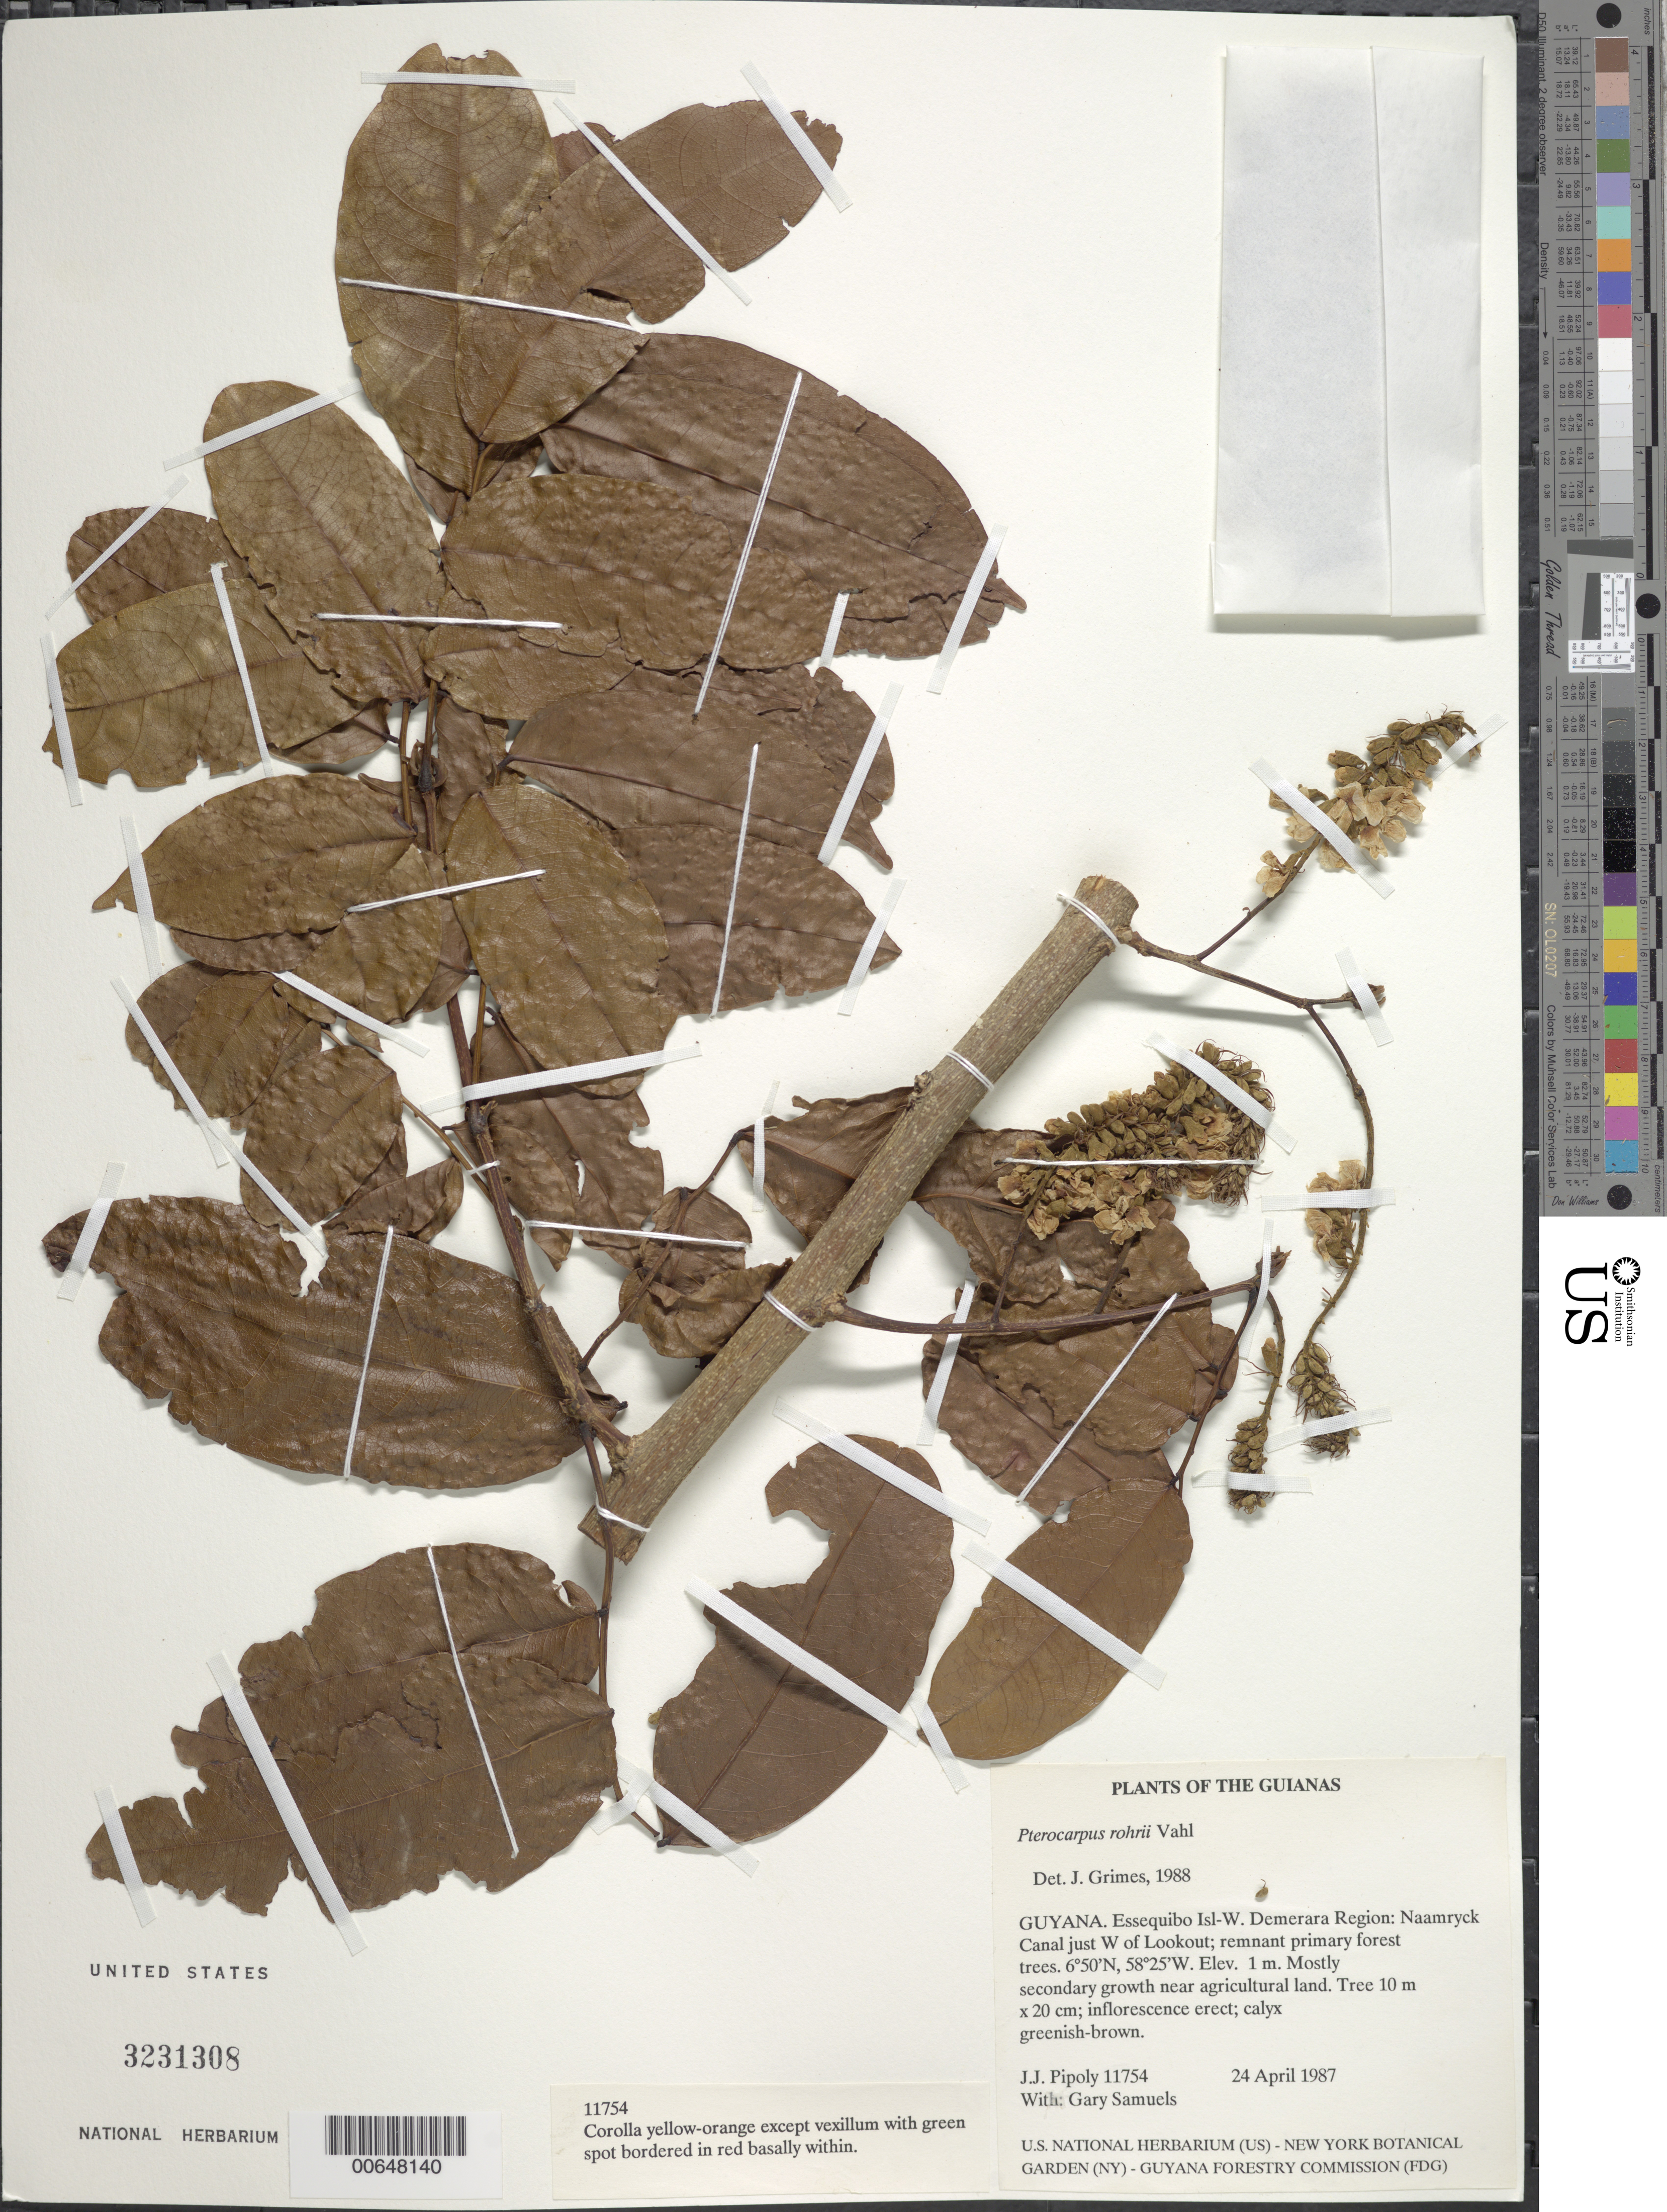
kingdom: Plantae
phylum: Tracheophyta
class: Magnoliopsida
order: Fabales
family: Fabaceae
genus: Pterocarpus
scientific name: Pterocarpus rohrii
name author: Vahl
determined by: Grimes, J.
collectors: J. J. Pipoly & G. Bacchus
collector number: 11754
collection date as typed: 24 April 1987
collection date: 1987-04-24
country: Guyana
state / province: Essequibo Isl-W. Demerara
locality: Naamryck Canal just W of Lookout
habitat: Remnant primary forest trees. Mostly secondary growth near agricultural land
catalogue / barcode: US 3231308